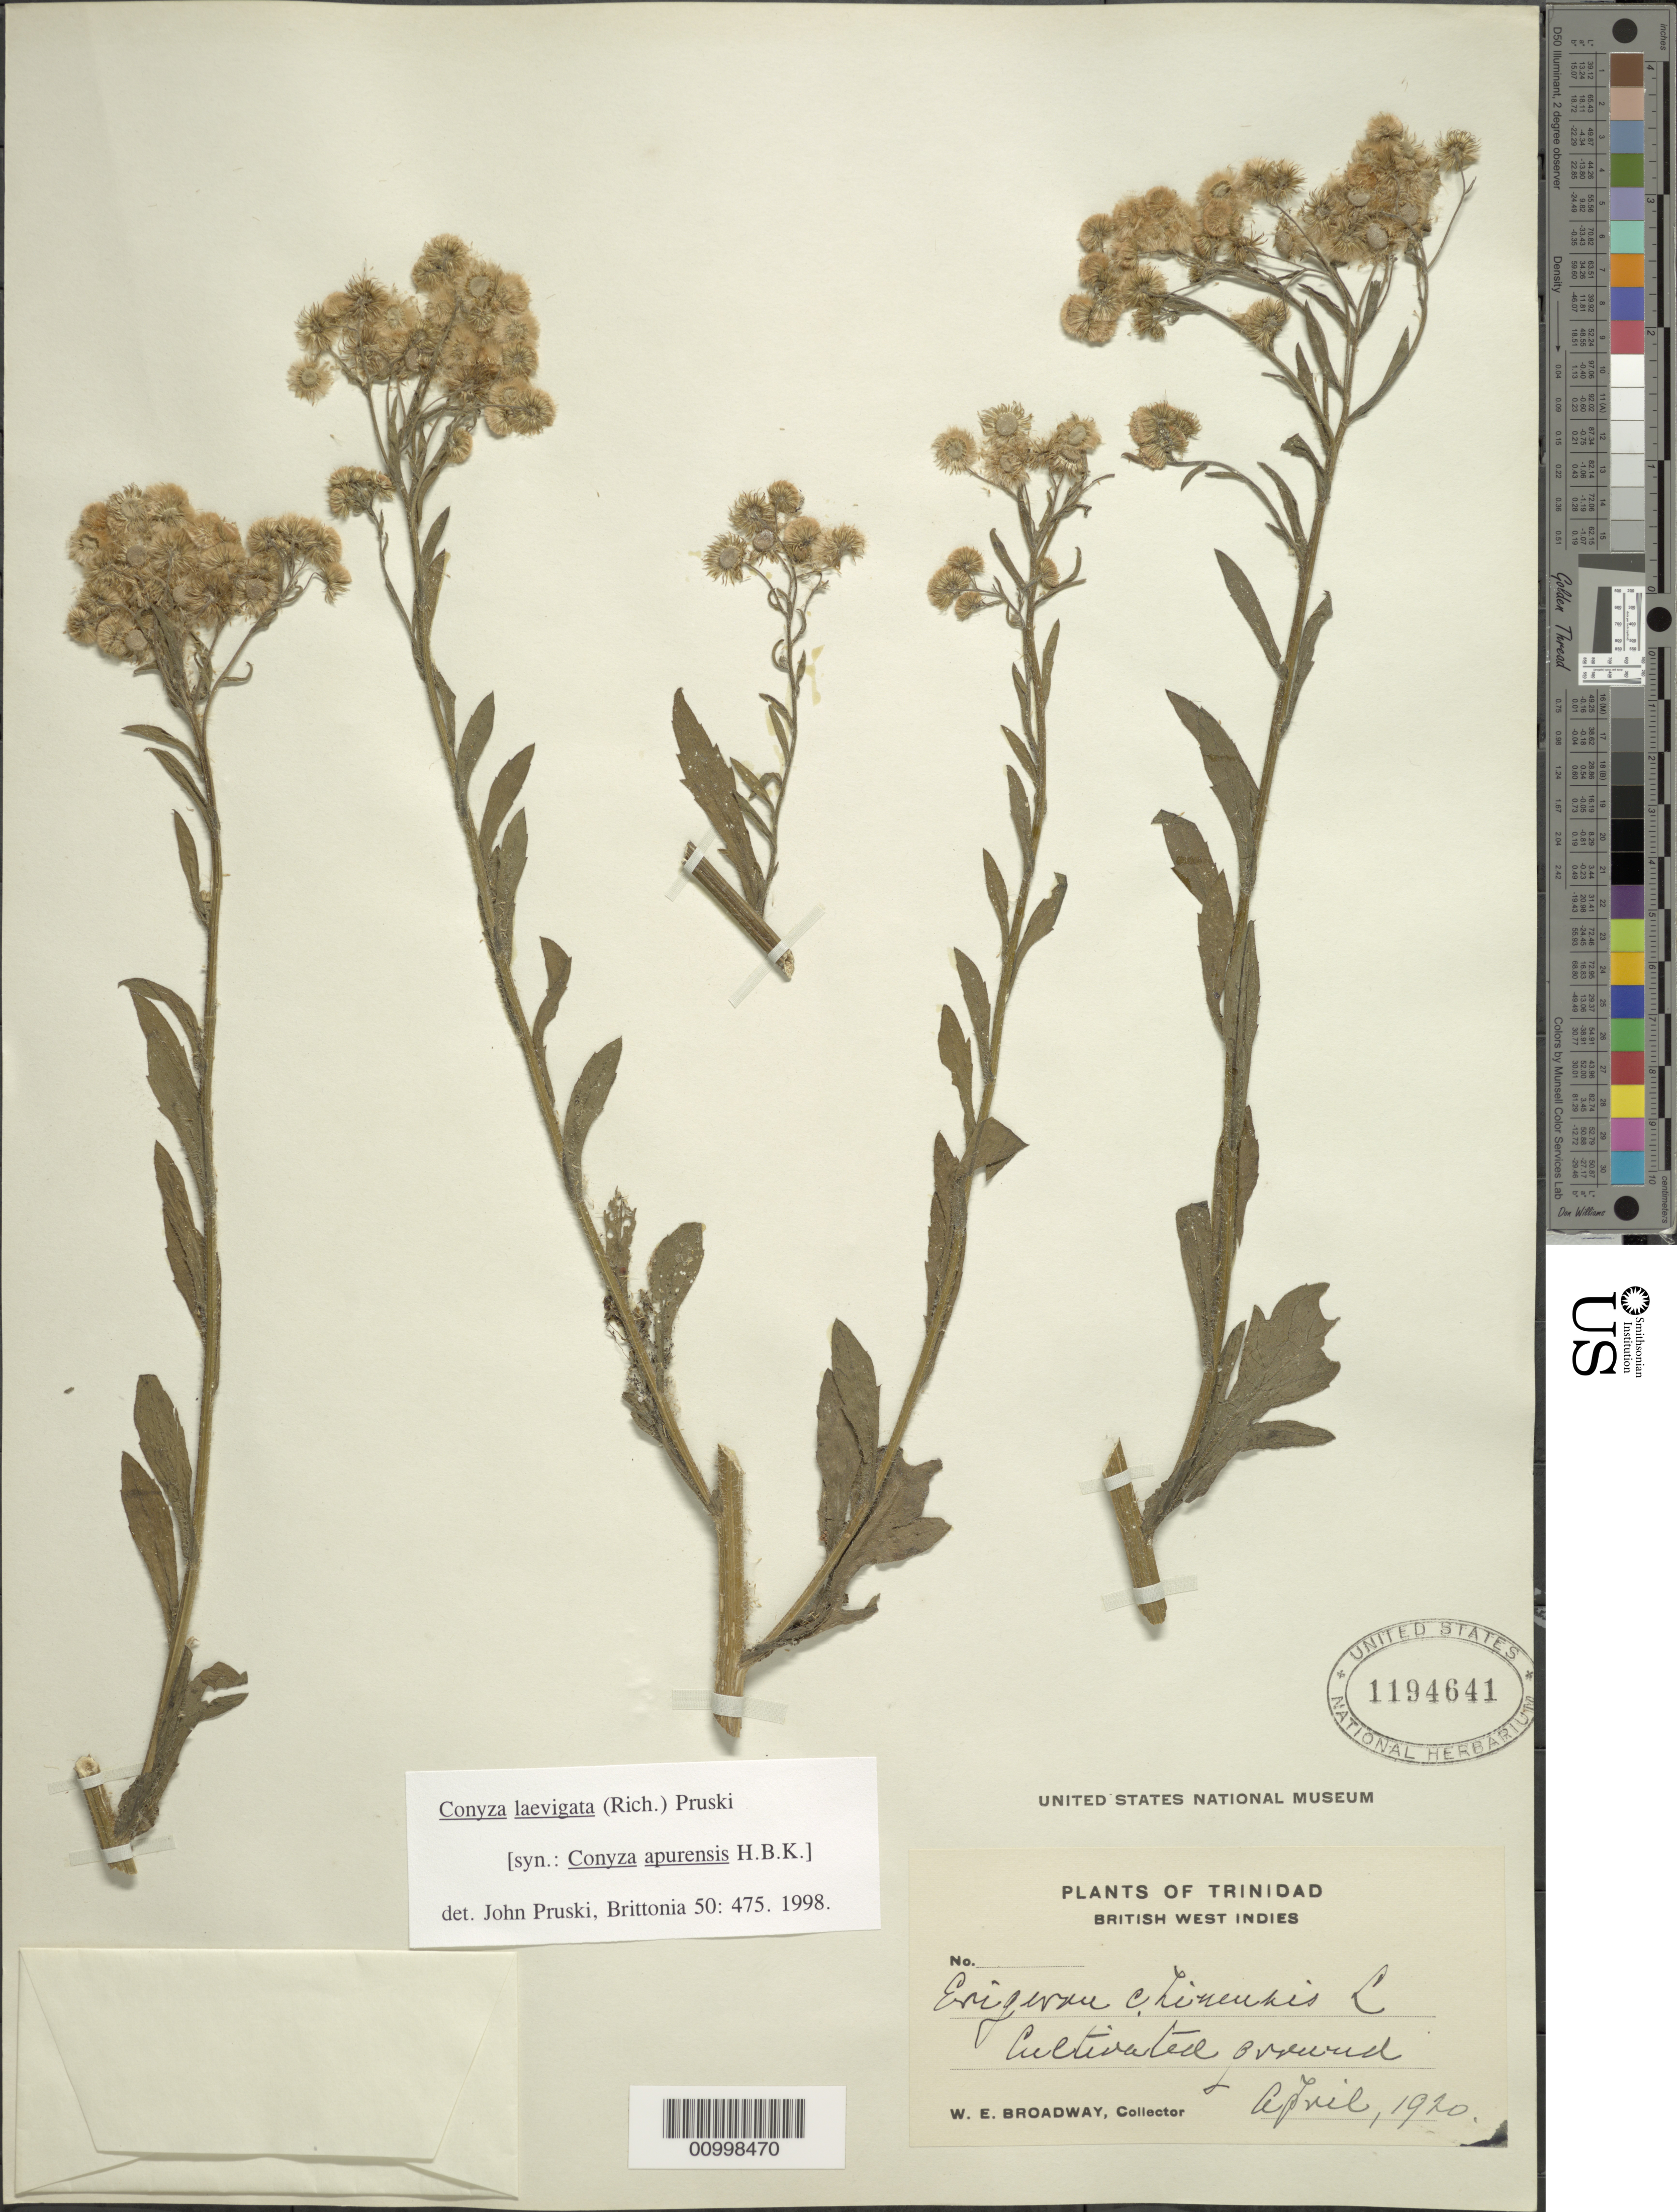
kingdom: Plantae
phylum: Tracheophyta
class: Magnoliopsida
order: Asterales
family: Asteraceae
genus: Conyza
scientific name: Conyza laevigata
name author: (Rich.) Pruski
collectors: W. E. Broadway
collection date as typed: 01 Apr 1920 to 30 Apr 1920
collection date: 1920-04-01/1920-04-30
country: Trinidad and Tobago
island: Trinidad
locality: Cultivated ground.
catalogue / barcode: US 1194641